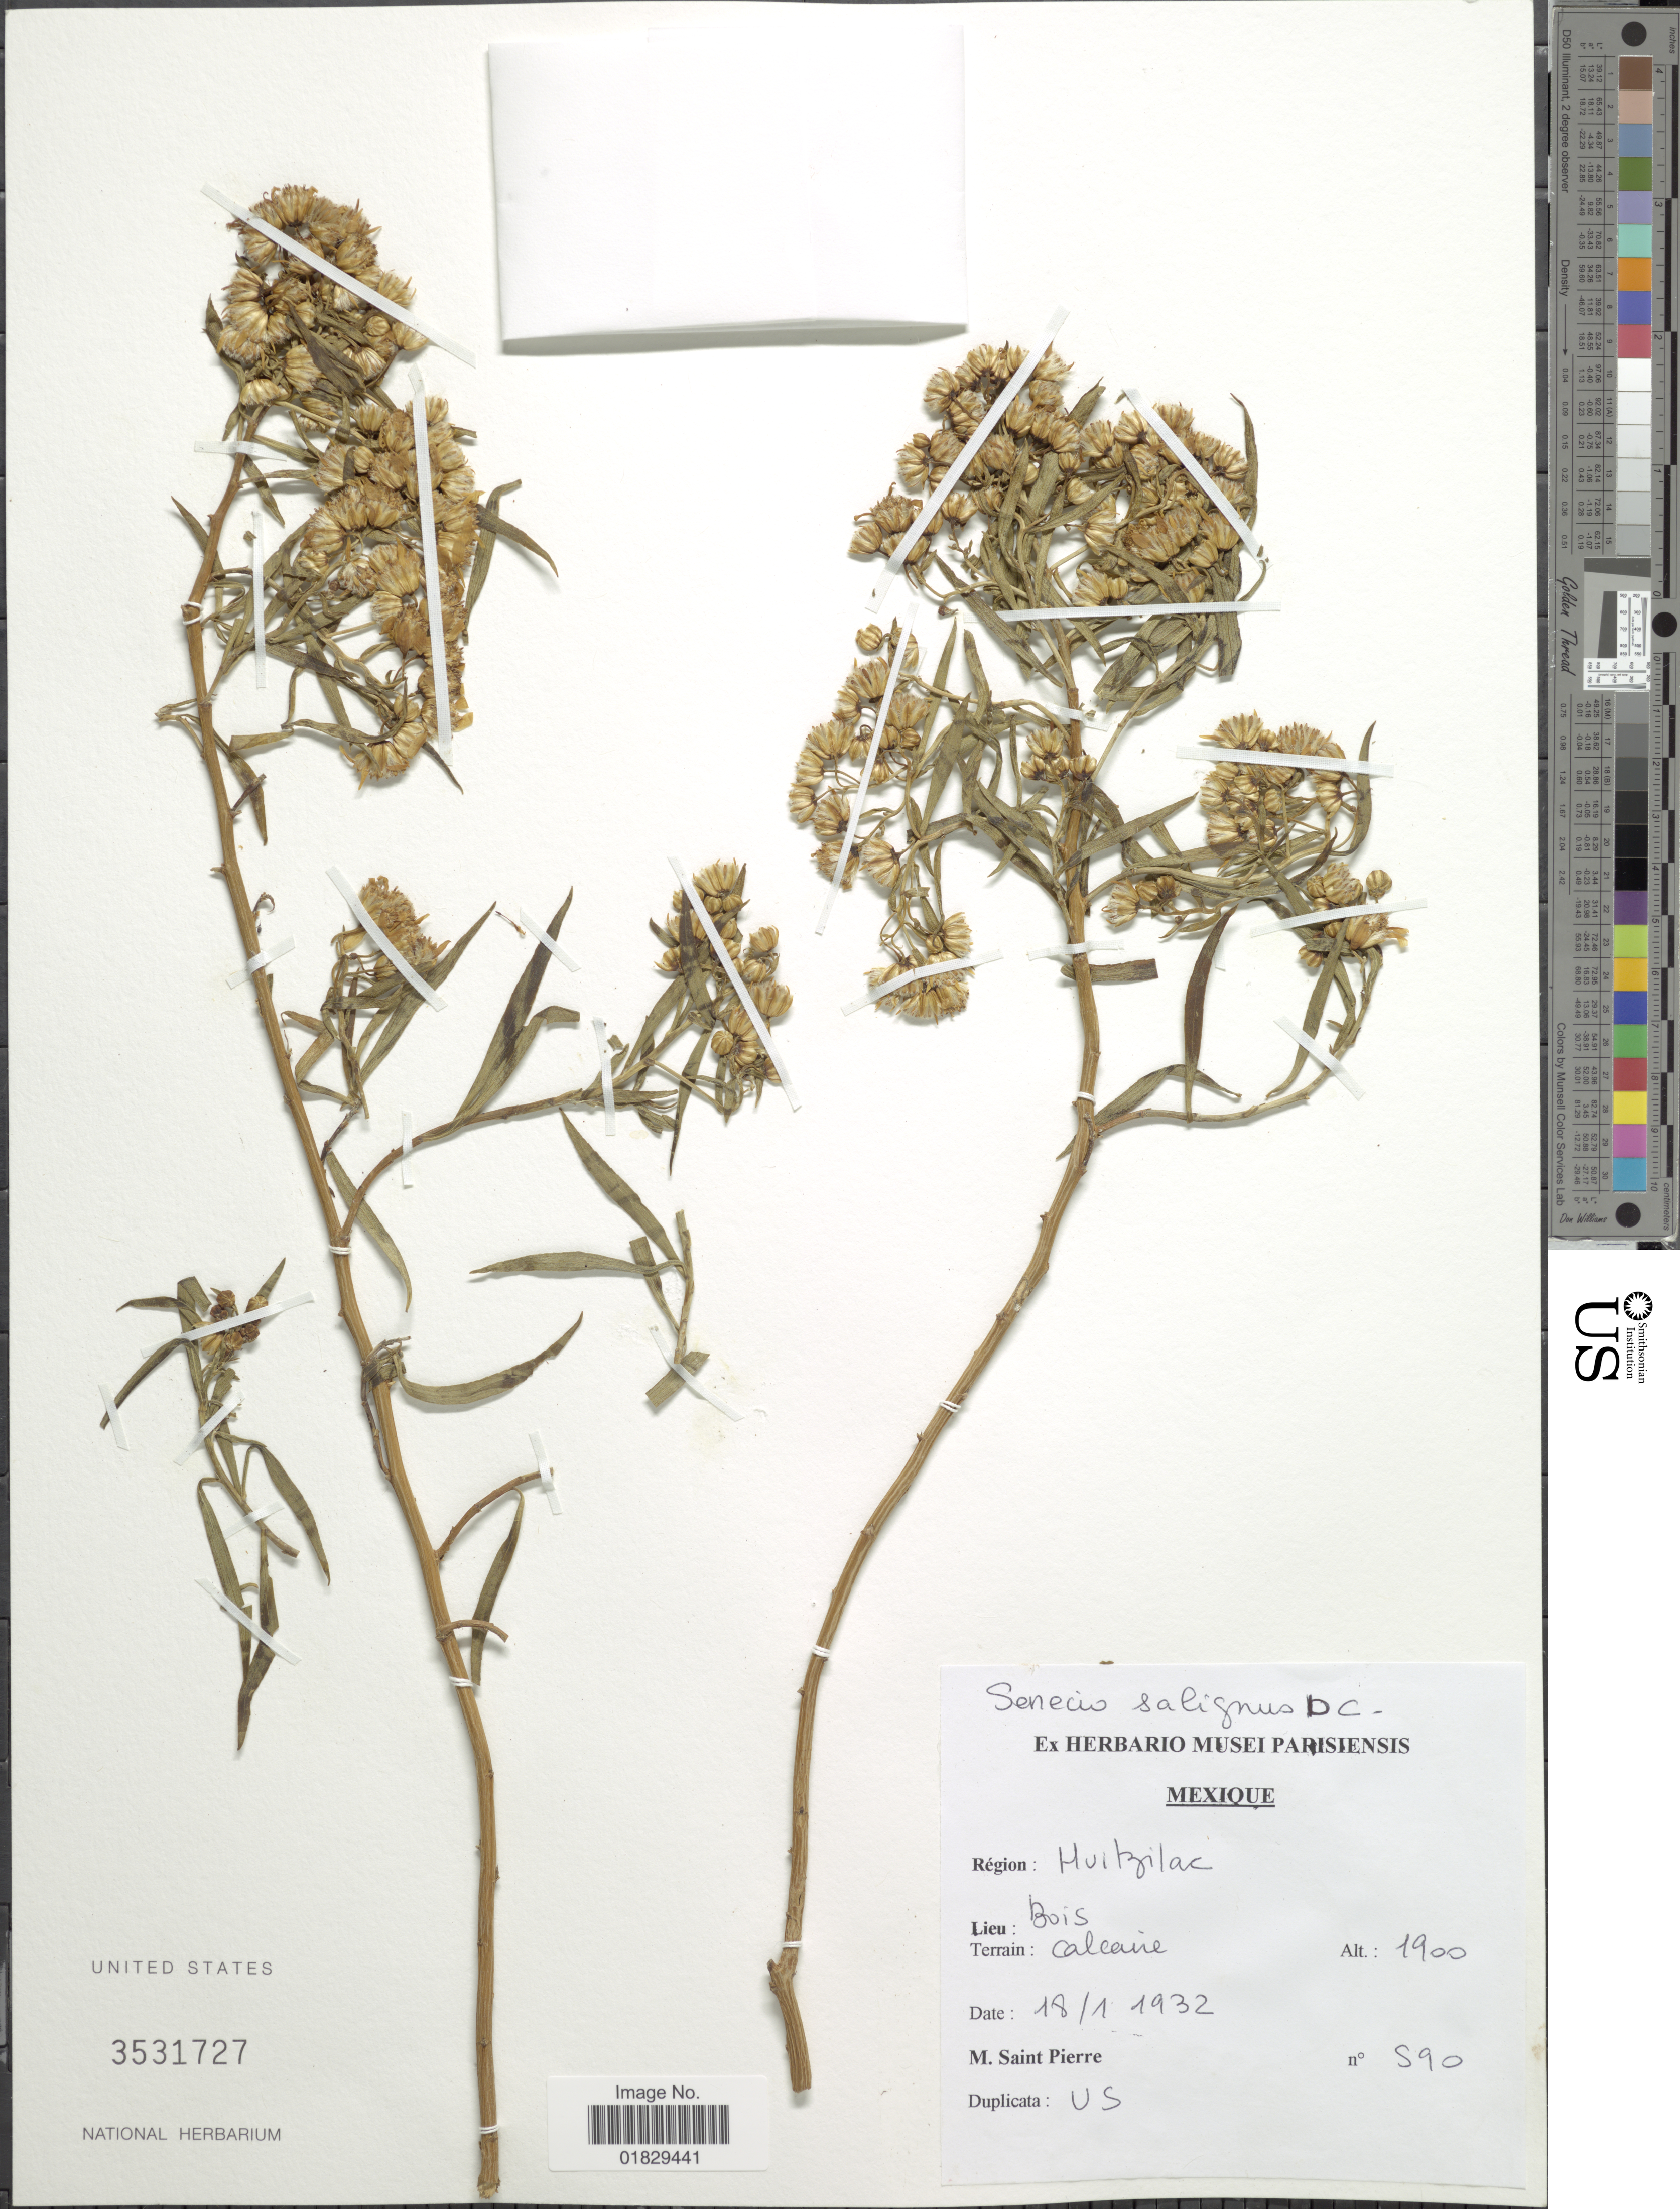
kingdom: Plantae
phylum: Tracheophyta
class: Magnoliopsida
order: Asterales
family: Asteraceae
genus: Barkleyanthus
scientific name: Barkleyanthus salicifolius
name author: (Kunth) H. Rob. & Brettell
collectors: M. Saint-Pierre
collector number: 590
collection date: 1932-01-18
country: Mexico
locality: Huizilac. Bois.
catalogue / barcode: US 3531727